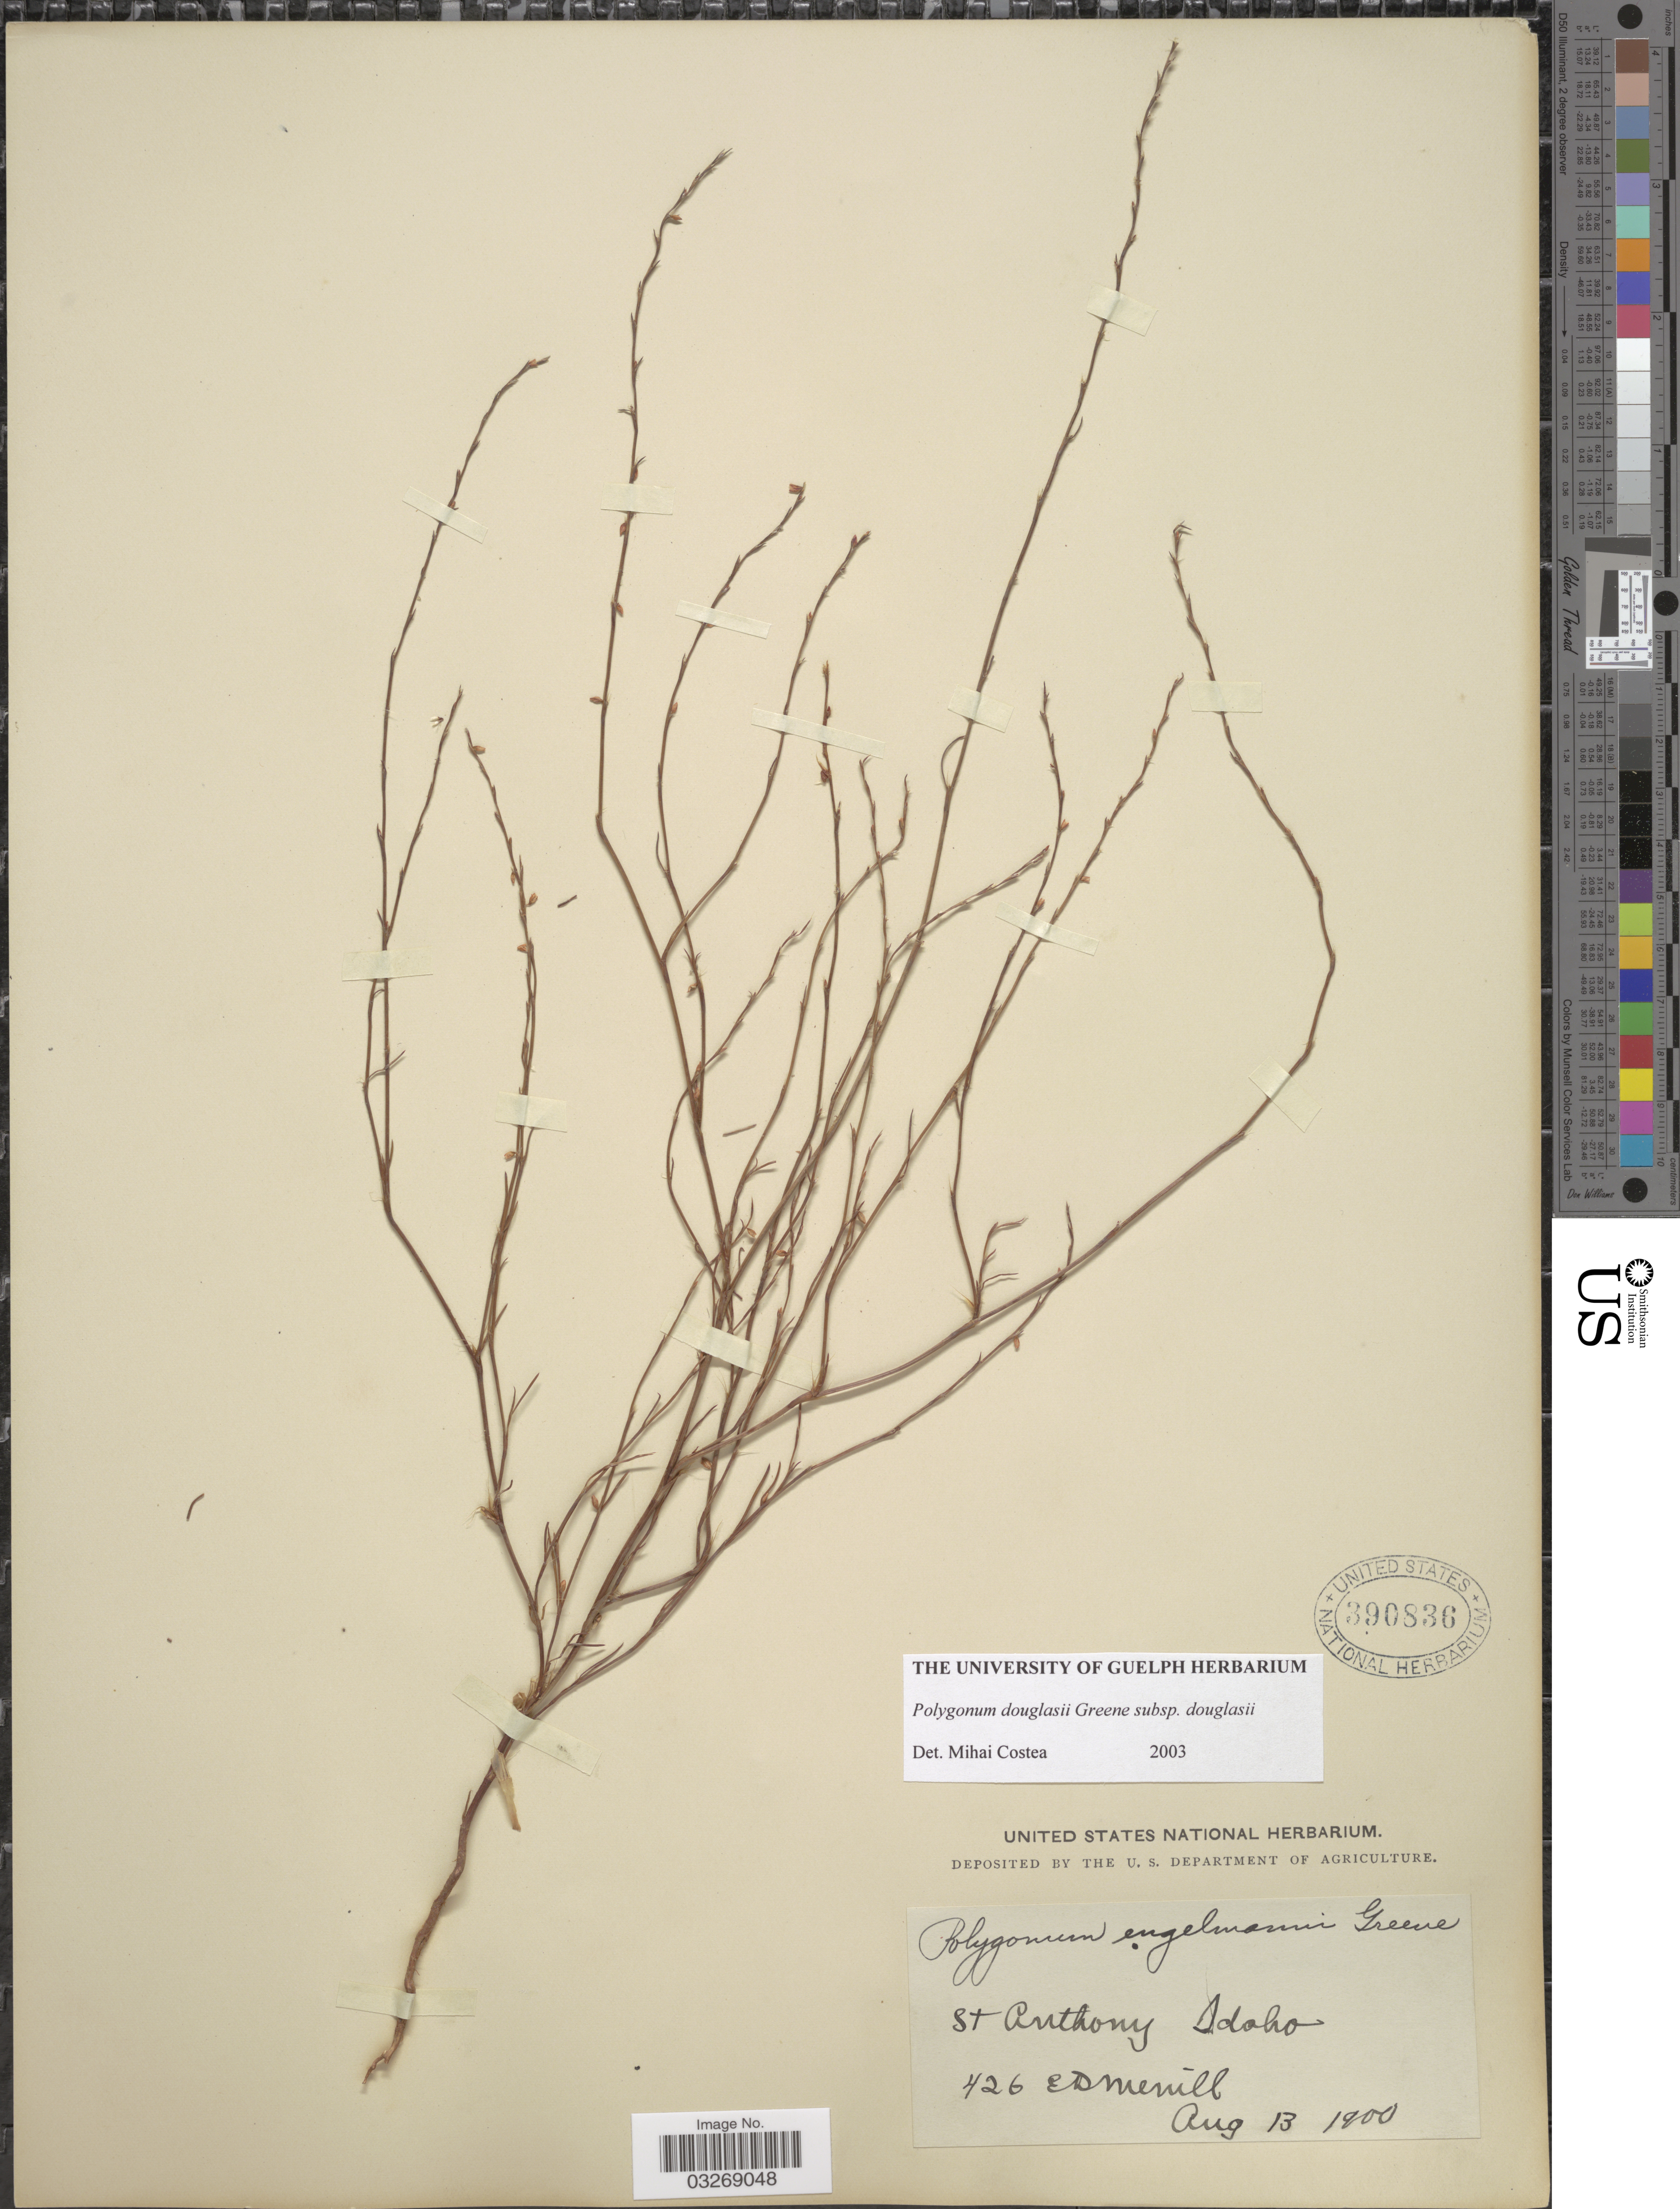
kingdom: Plantae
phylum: Tracheophyta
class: Magnoliopsida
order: Caryophyllales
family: Polygonaceae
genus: Polygonum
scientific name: Polygonum douglasii subsp. douglasii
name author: Greene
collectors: E. D. Merrill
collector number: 426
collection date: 1900-08-13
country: United States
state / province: Idaho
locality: St. Anthony.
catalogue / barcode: US 390836